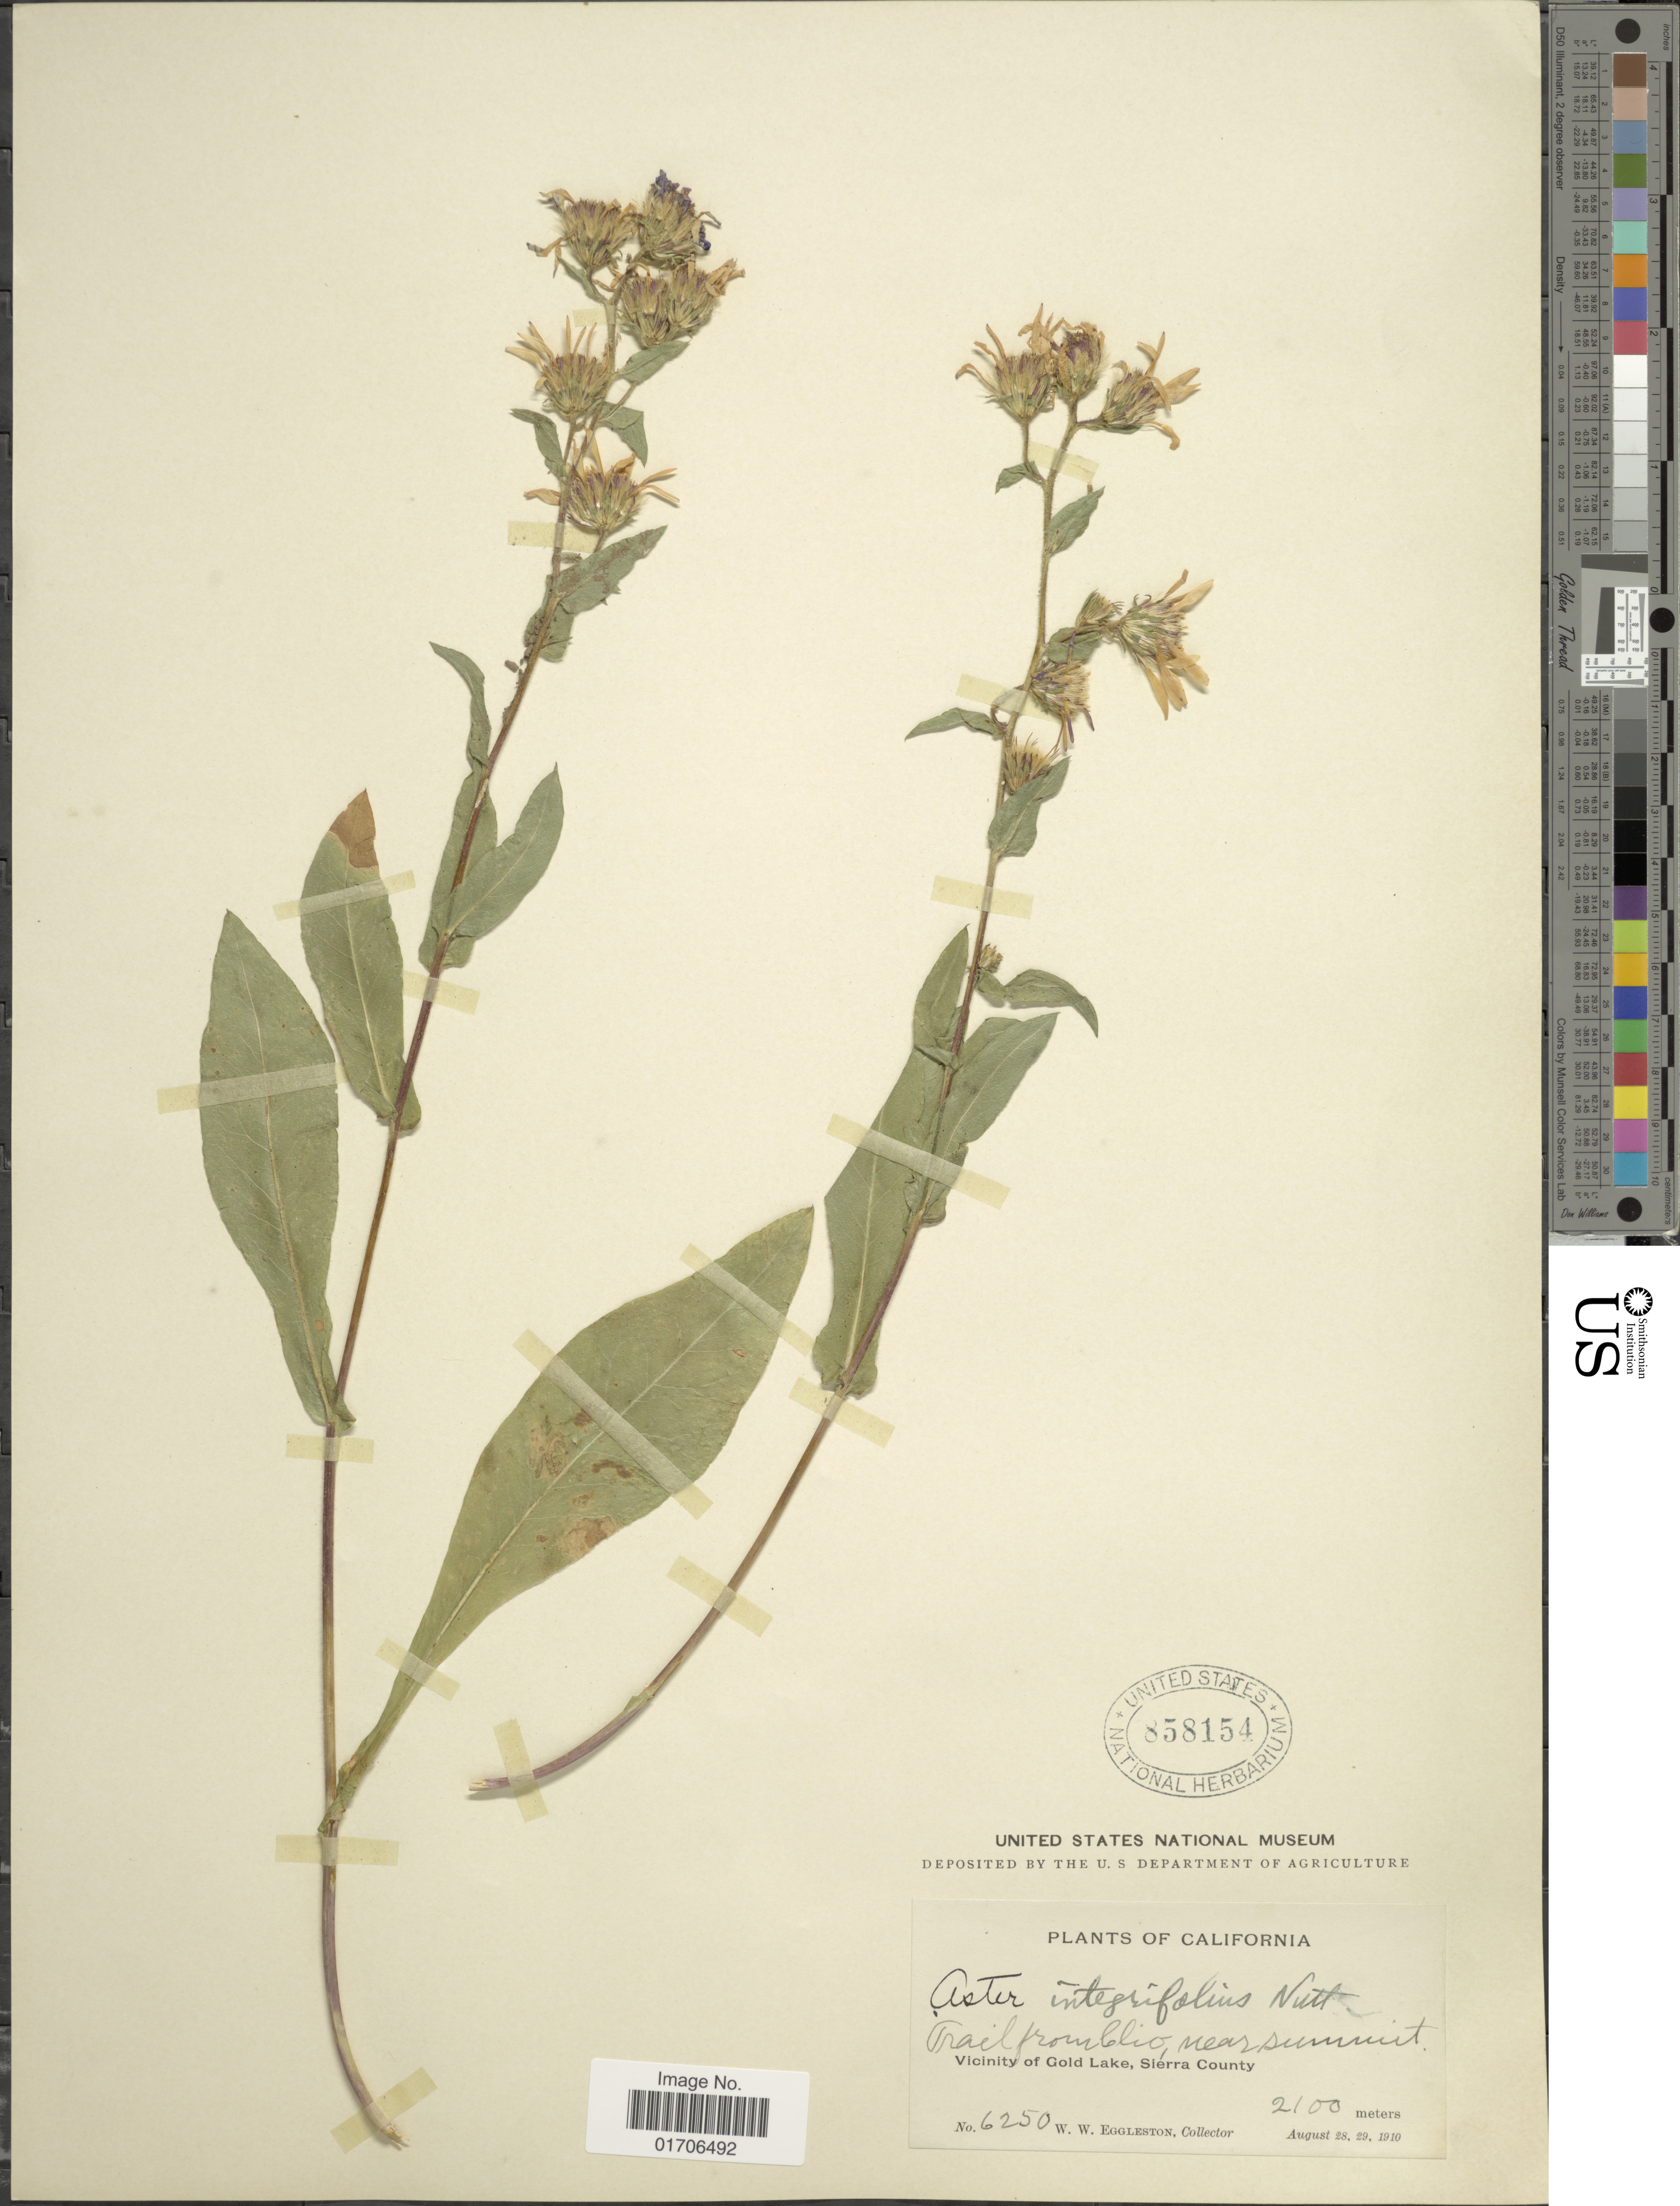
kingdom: Plantae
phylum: Tracheophyta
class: Magnoliopsida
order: Asterales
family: Asteraceae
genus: Eurybia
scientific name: Eurybia integrifolia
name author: (Nutt.) G.L. Nesom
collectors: W. W. Eggleston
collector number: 6250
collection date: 1910-08-28/1910-08-29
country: United States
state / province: California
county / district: Sierra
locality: Trail from Clio, near summit. Vicinity of Gold Lake, Sierra County.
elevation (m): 2100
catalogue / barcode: US 858154